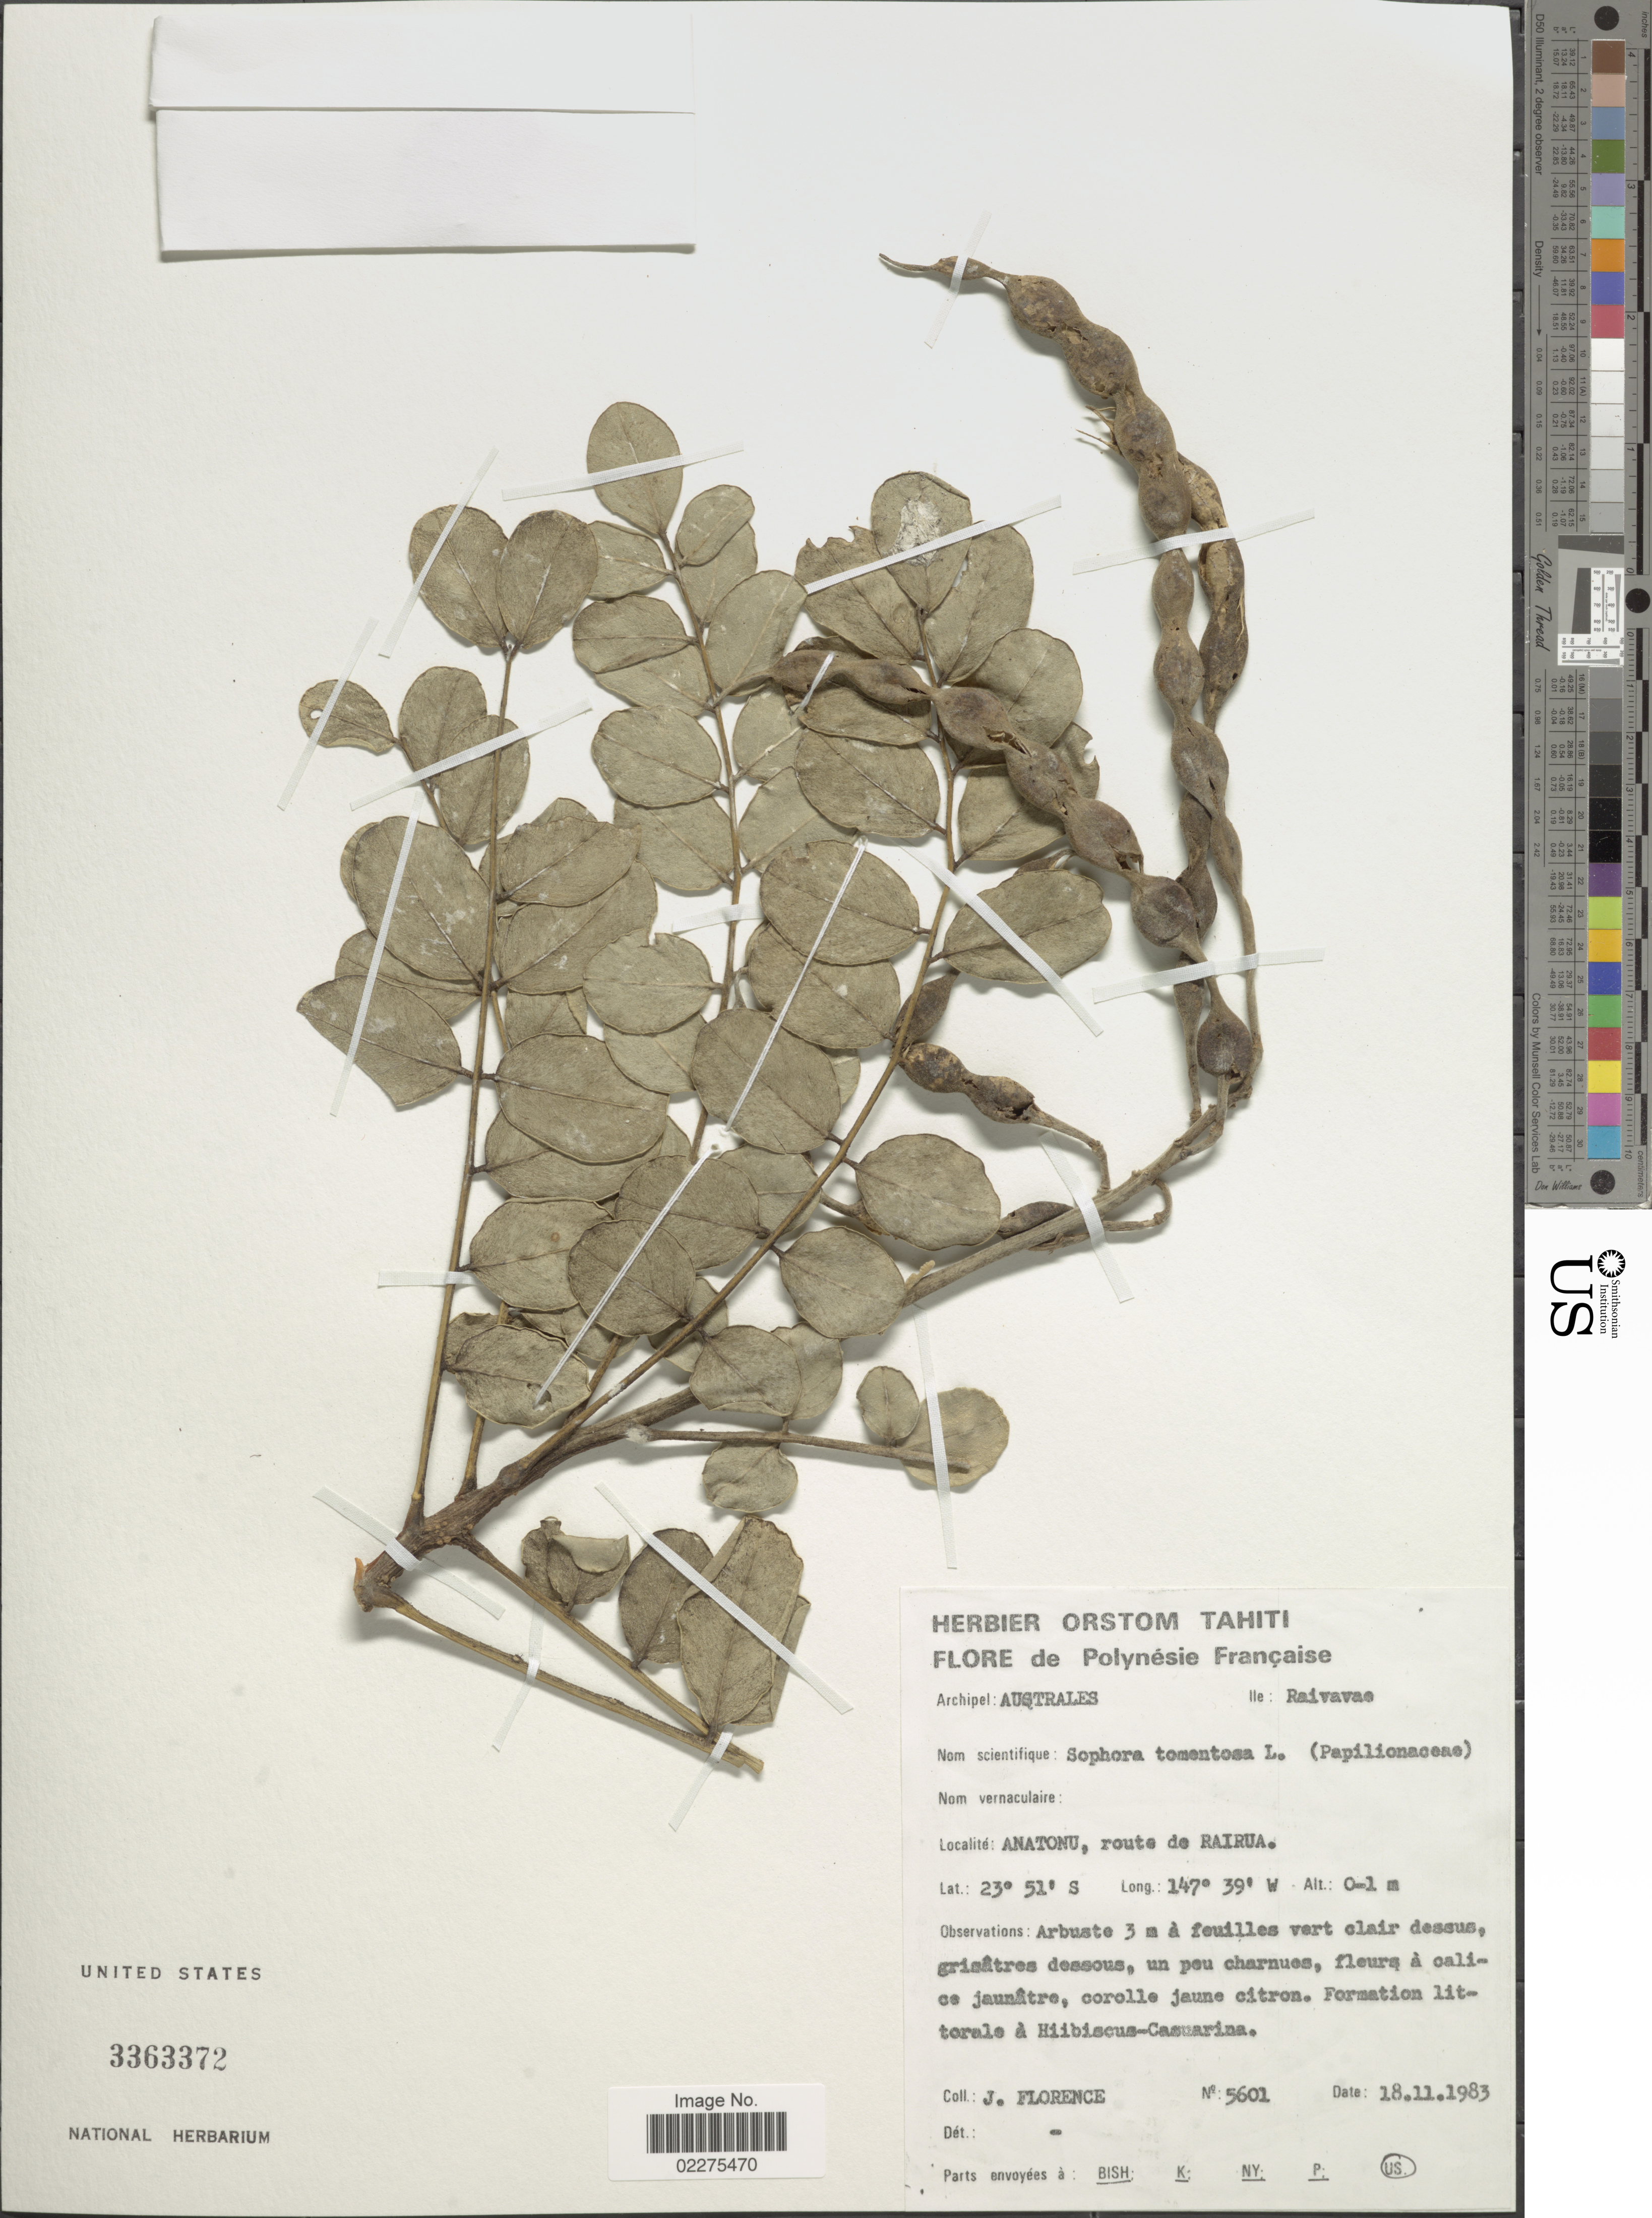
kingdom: Plantae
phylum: Tracheophyta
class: Magnoliopsida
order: Fabales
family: Fabaceae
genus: Sophora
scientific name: Sophora tomentosa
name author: L.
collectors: J. Florence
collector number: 5601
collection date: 1983-11-18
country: French Polynesia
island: Raivavae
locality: Archipel: Australes. Ille: Raivavae. Anatonu, route de Rairua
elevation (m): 0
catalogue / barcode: US 3363372